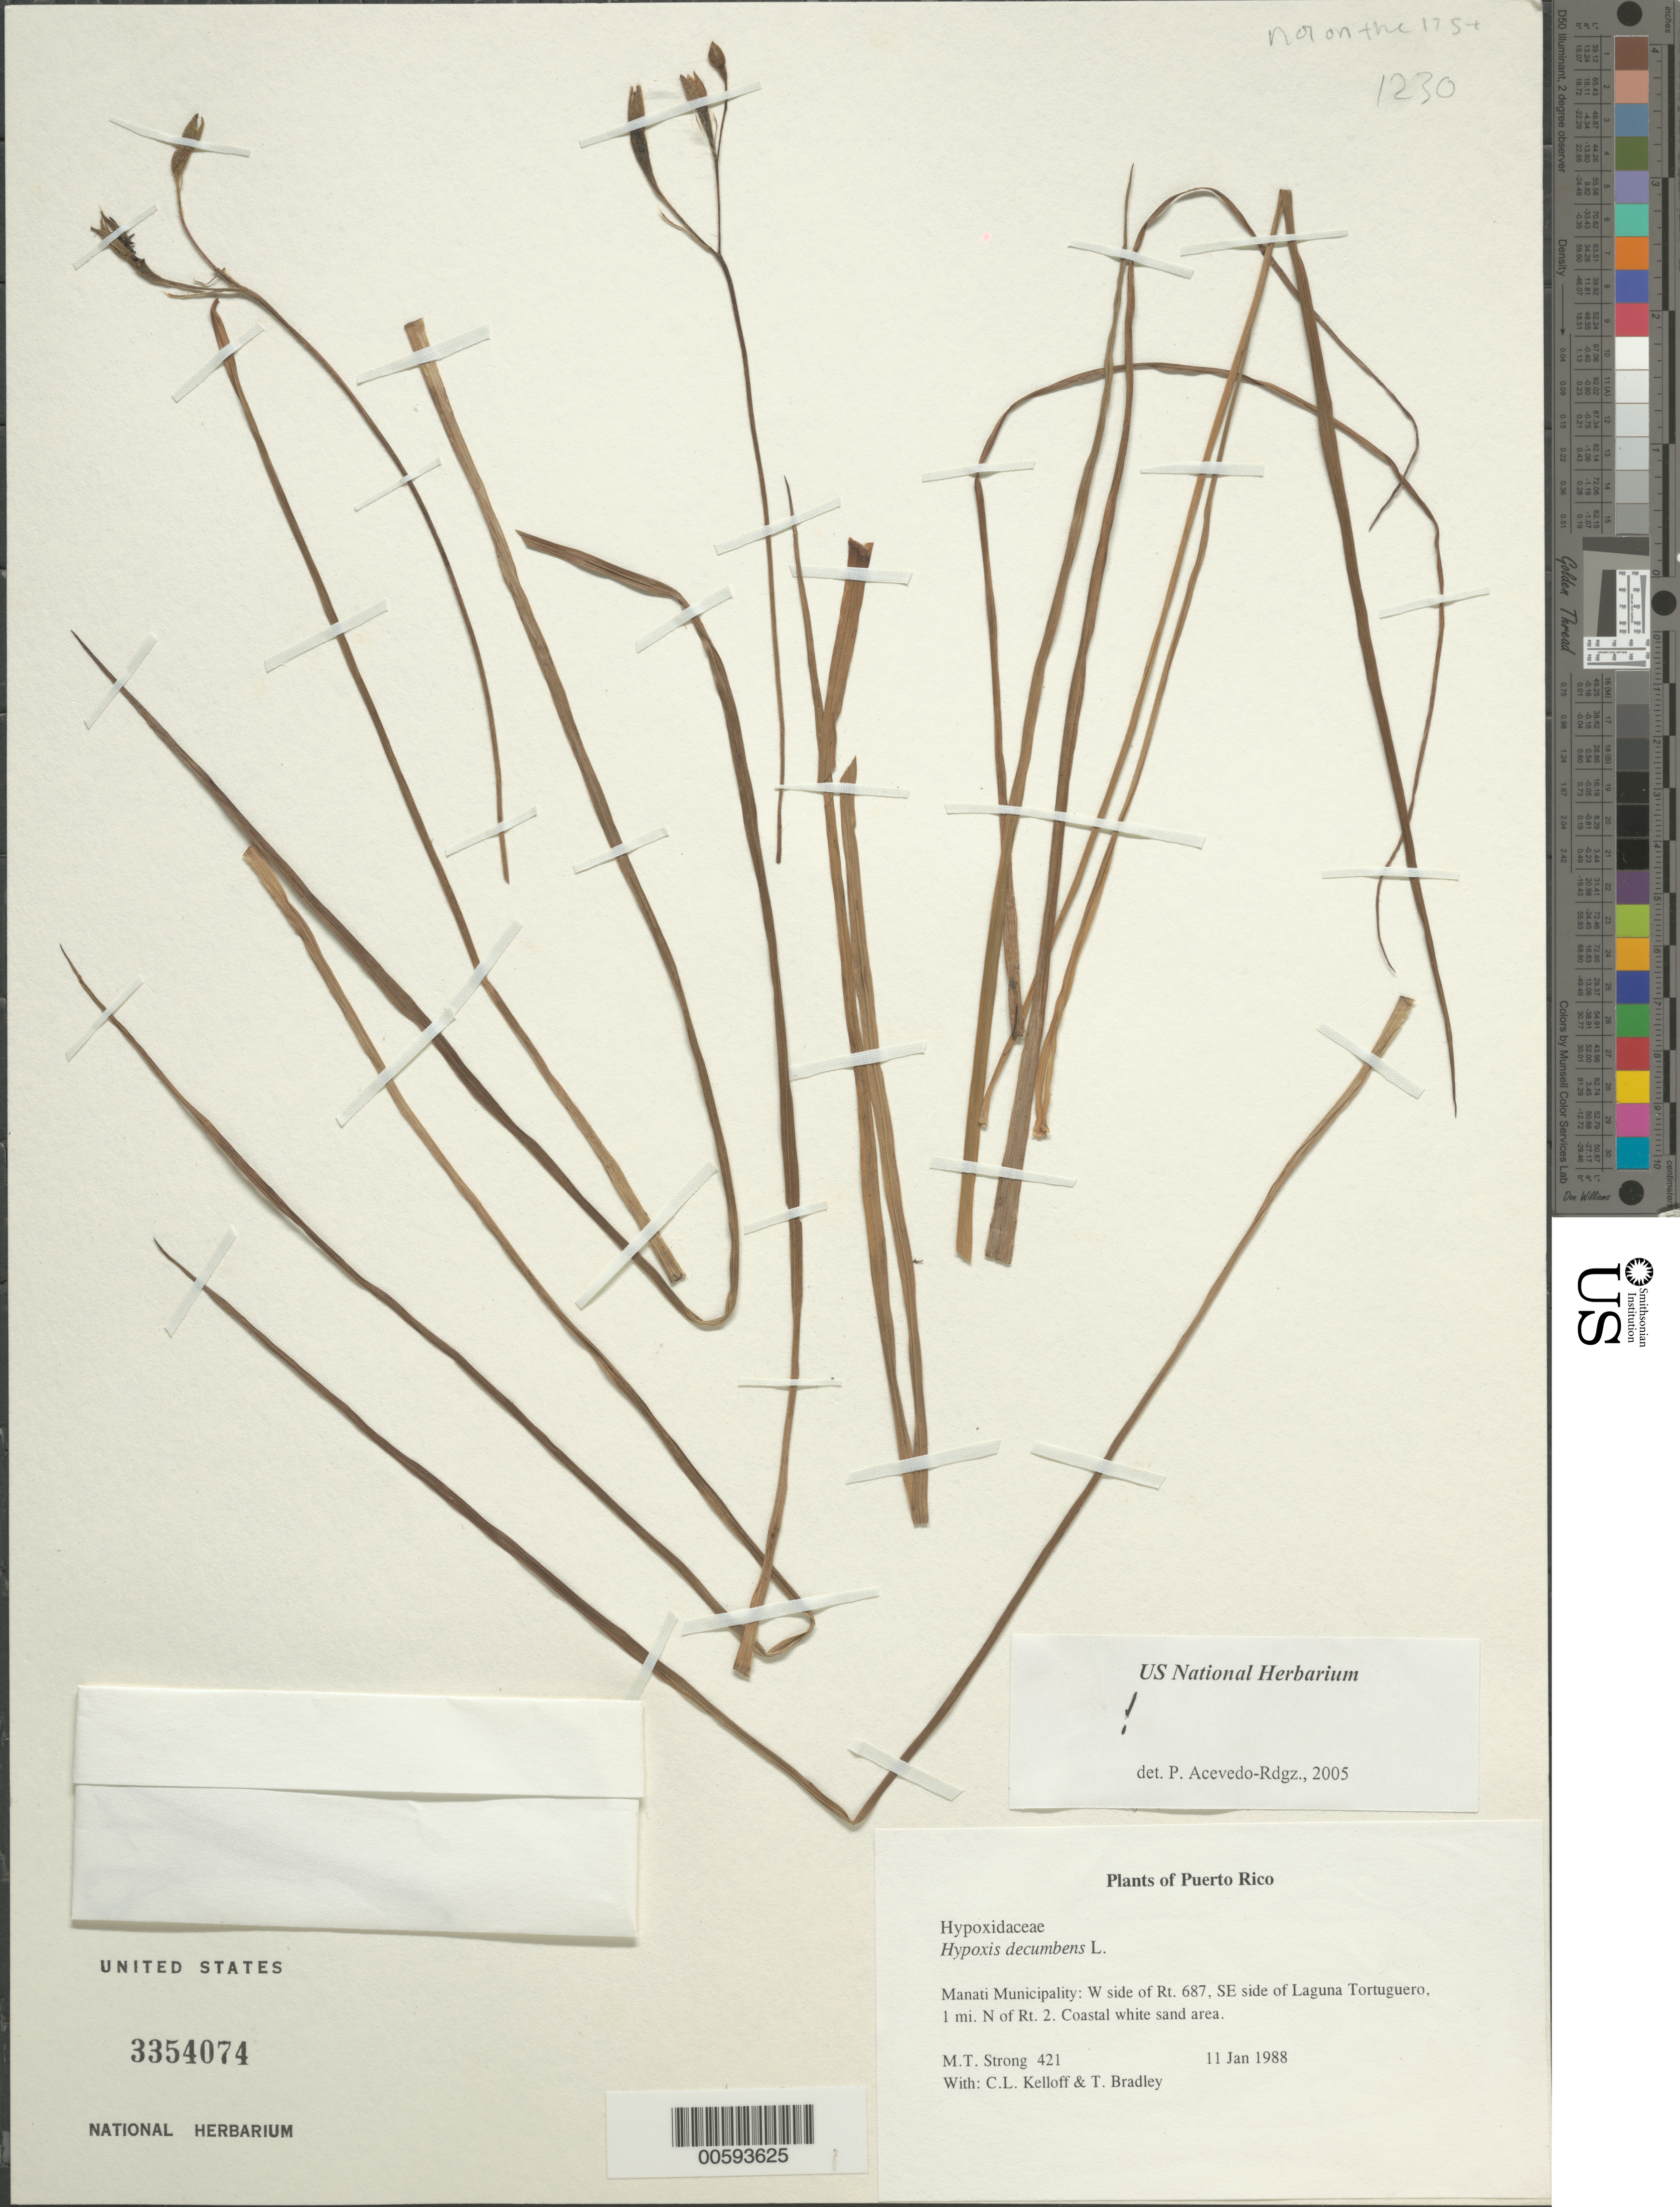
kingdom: Plantae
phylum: Tracheophyta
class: Liliopsida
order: Asparagales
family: Hypoxidaceae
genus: Hypoxis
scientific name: Hypoxis decumbens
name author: L.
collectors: M. T. Strong, C. L. Kelloff & T. Bradley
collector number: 421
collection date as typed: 11 Jan 1988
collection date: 1988-01-11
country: Puerto Rico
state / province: Manatí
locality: Manati Municipality: W side of Rt. 687, SE side of nones.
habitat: In mangrove forest.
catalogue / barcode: US 3354074